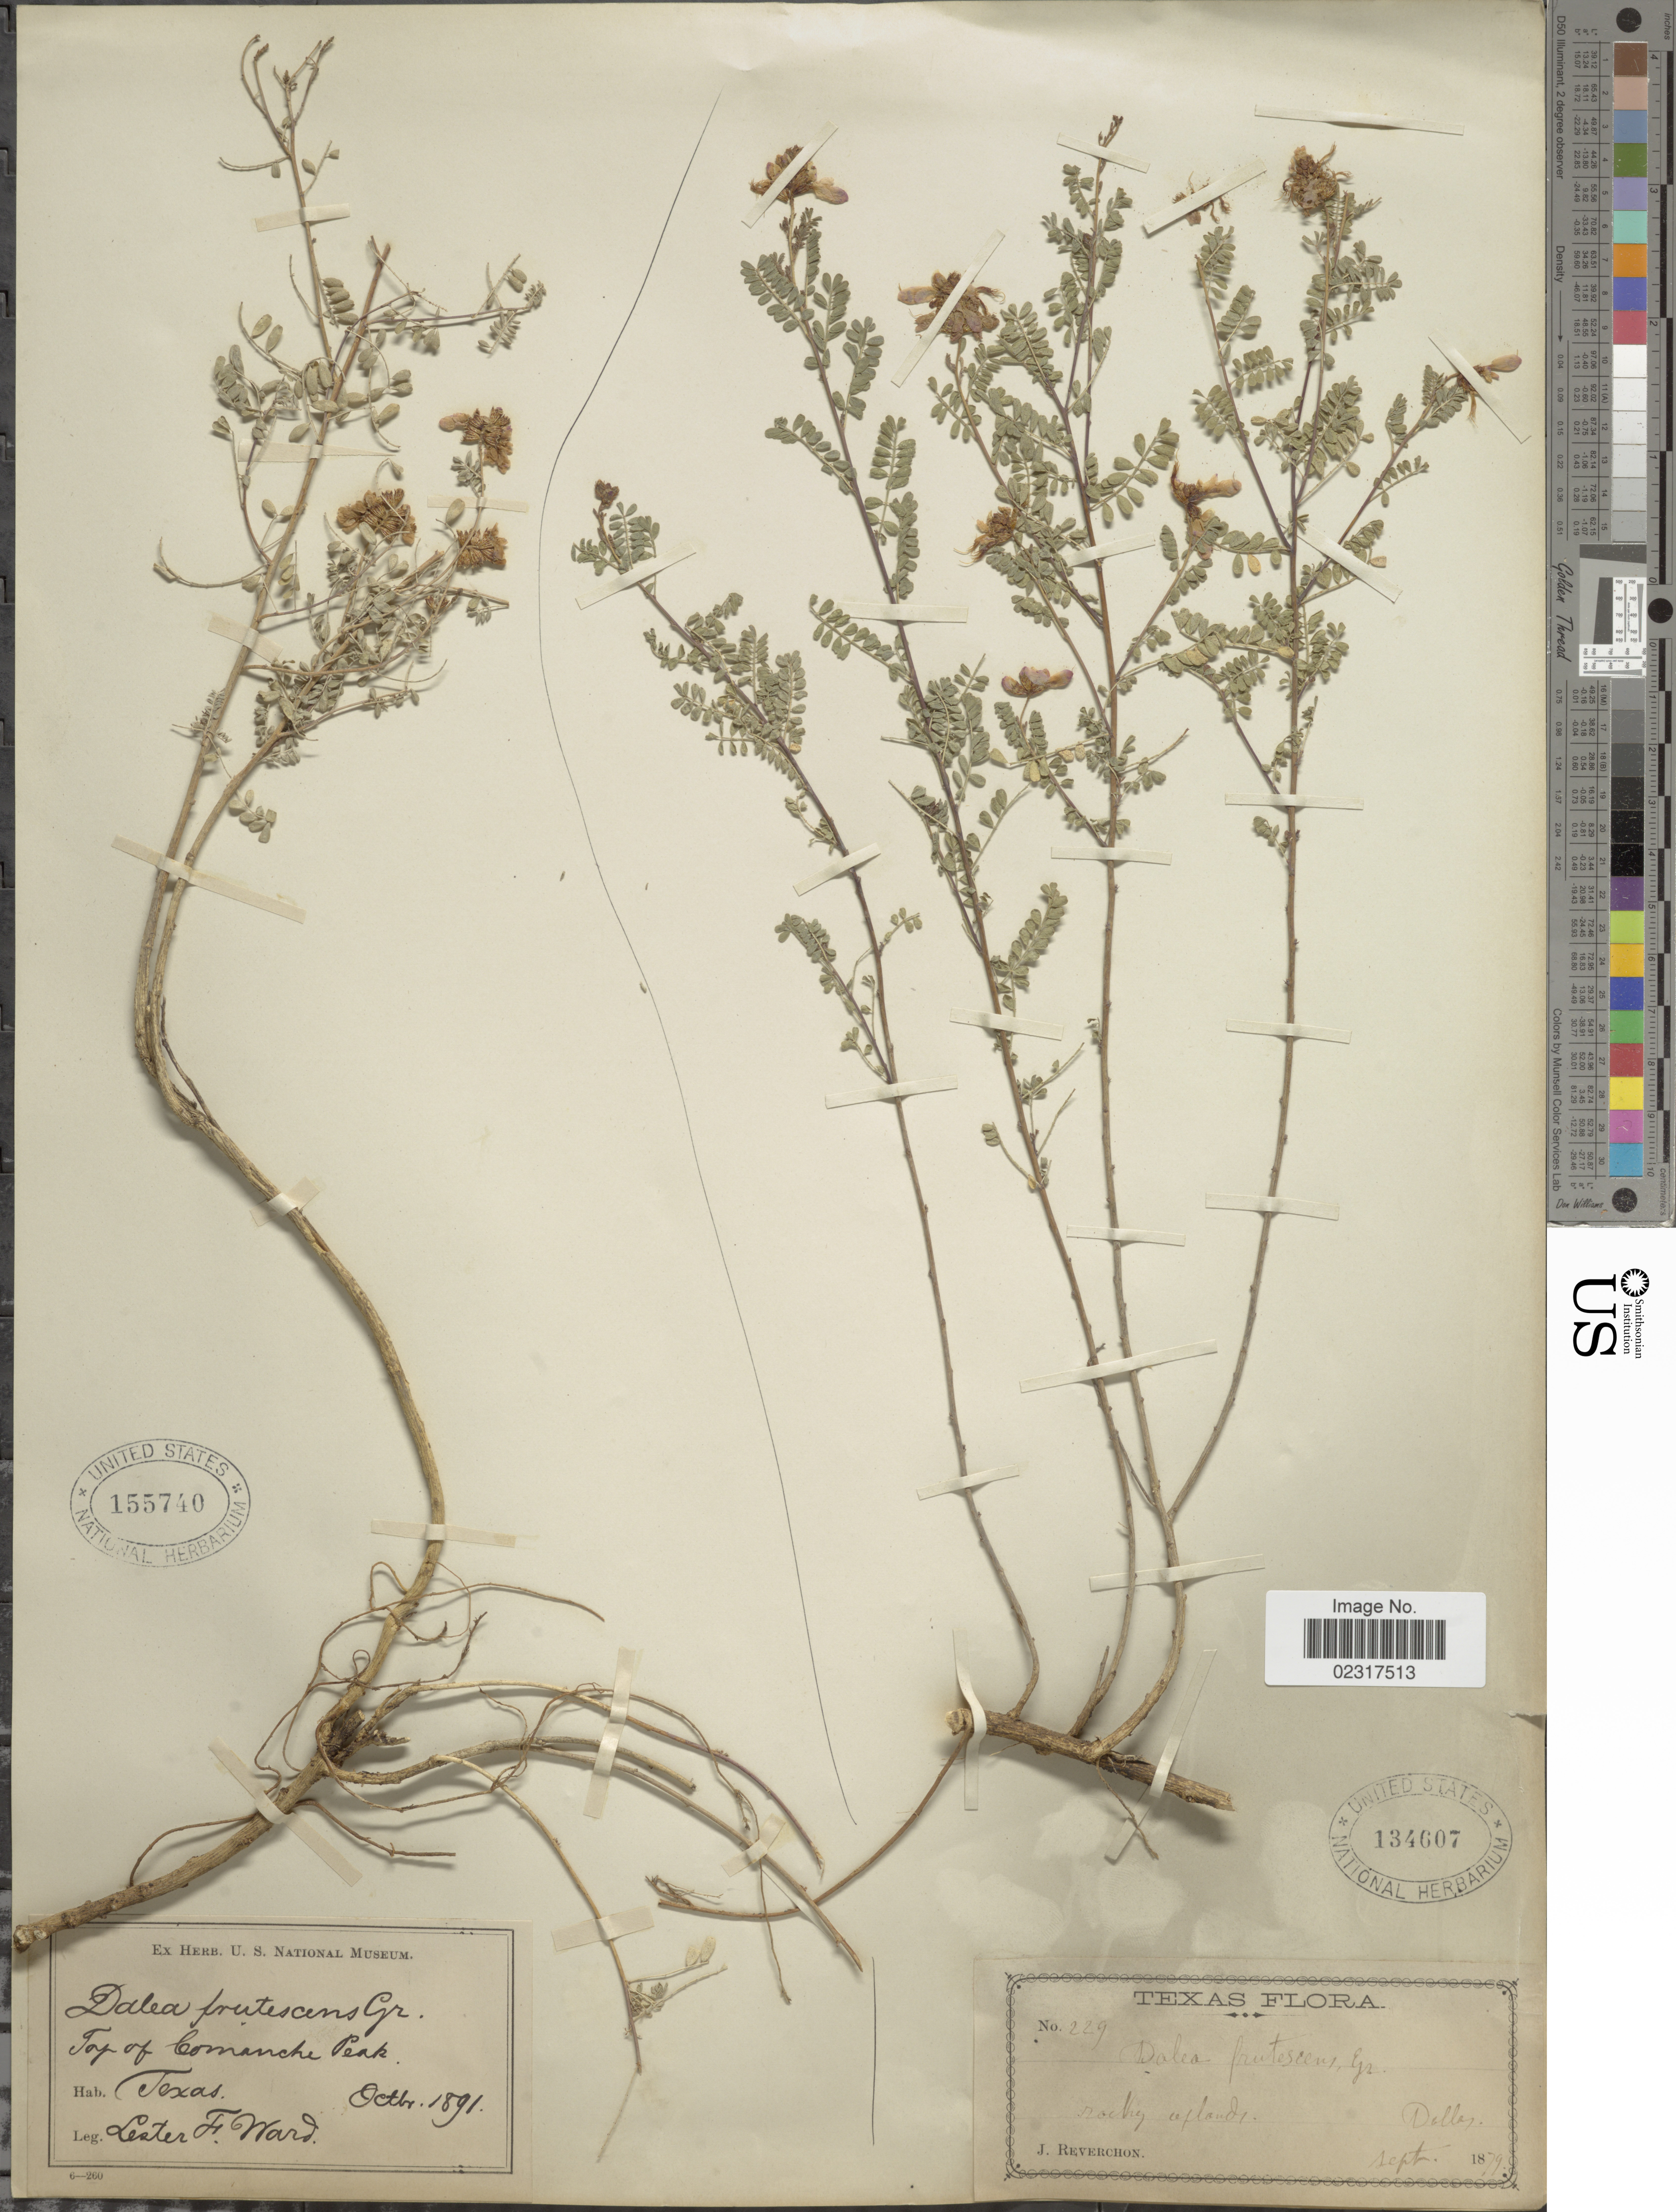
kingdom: Plantae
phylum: Tracheophyta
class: Magnoliopsida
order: Fabales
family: Fabaceae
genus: Dalea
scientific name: Dalea frutescens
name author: A. Gray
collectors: J. Reverchon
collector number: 229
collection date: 1879-09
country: United States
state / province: Texas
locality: Rocky uplands, Dallas.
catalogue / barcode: US 134607-2